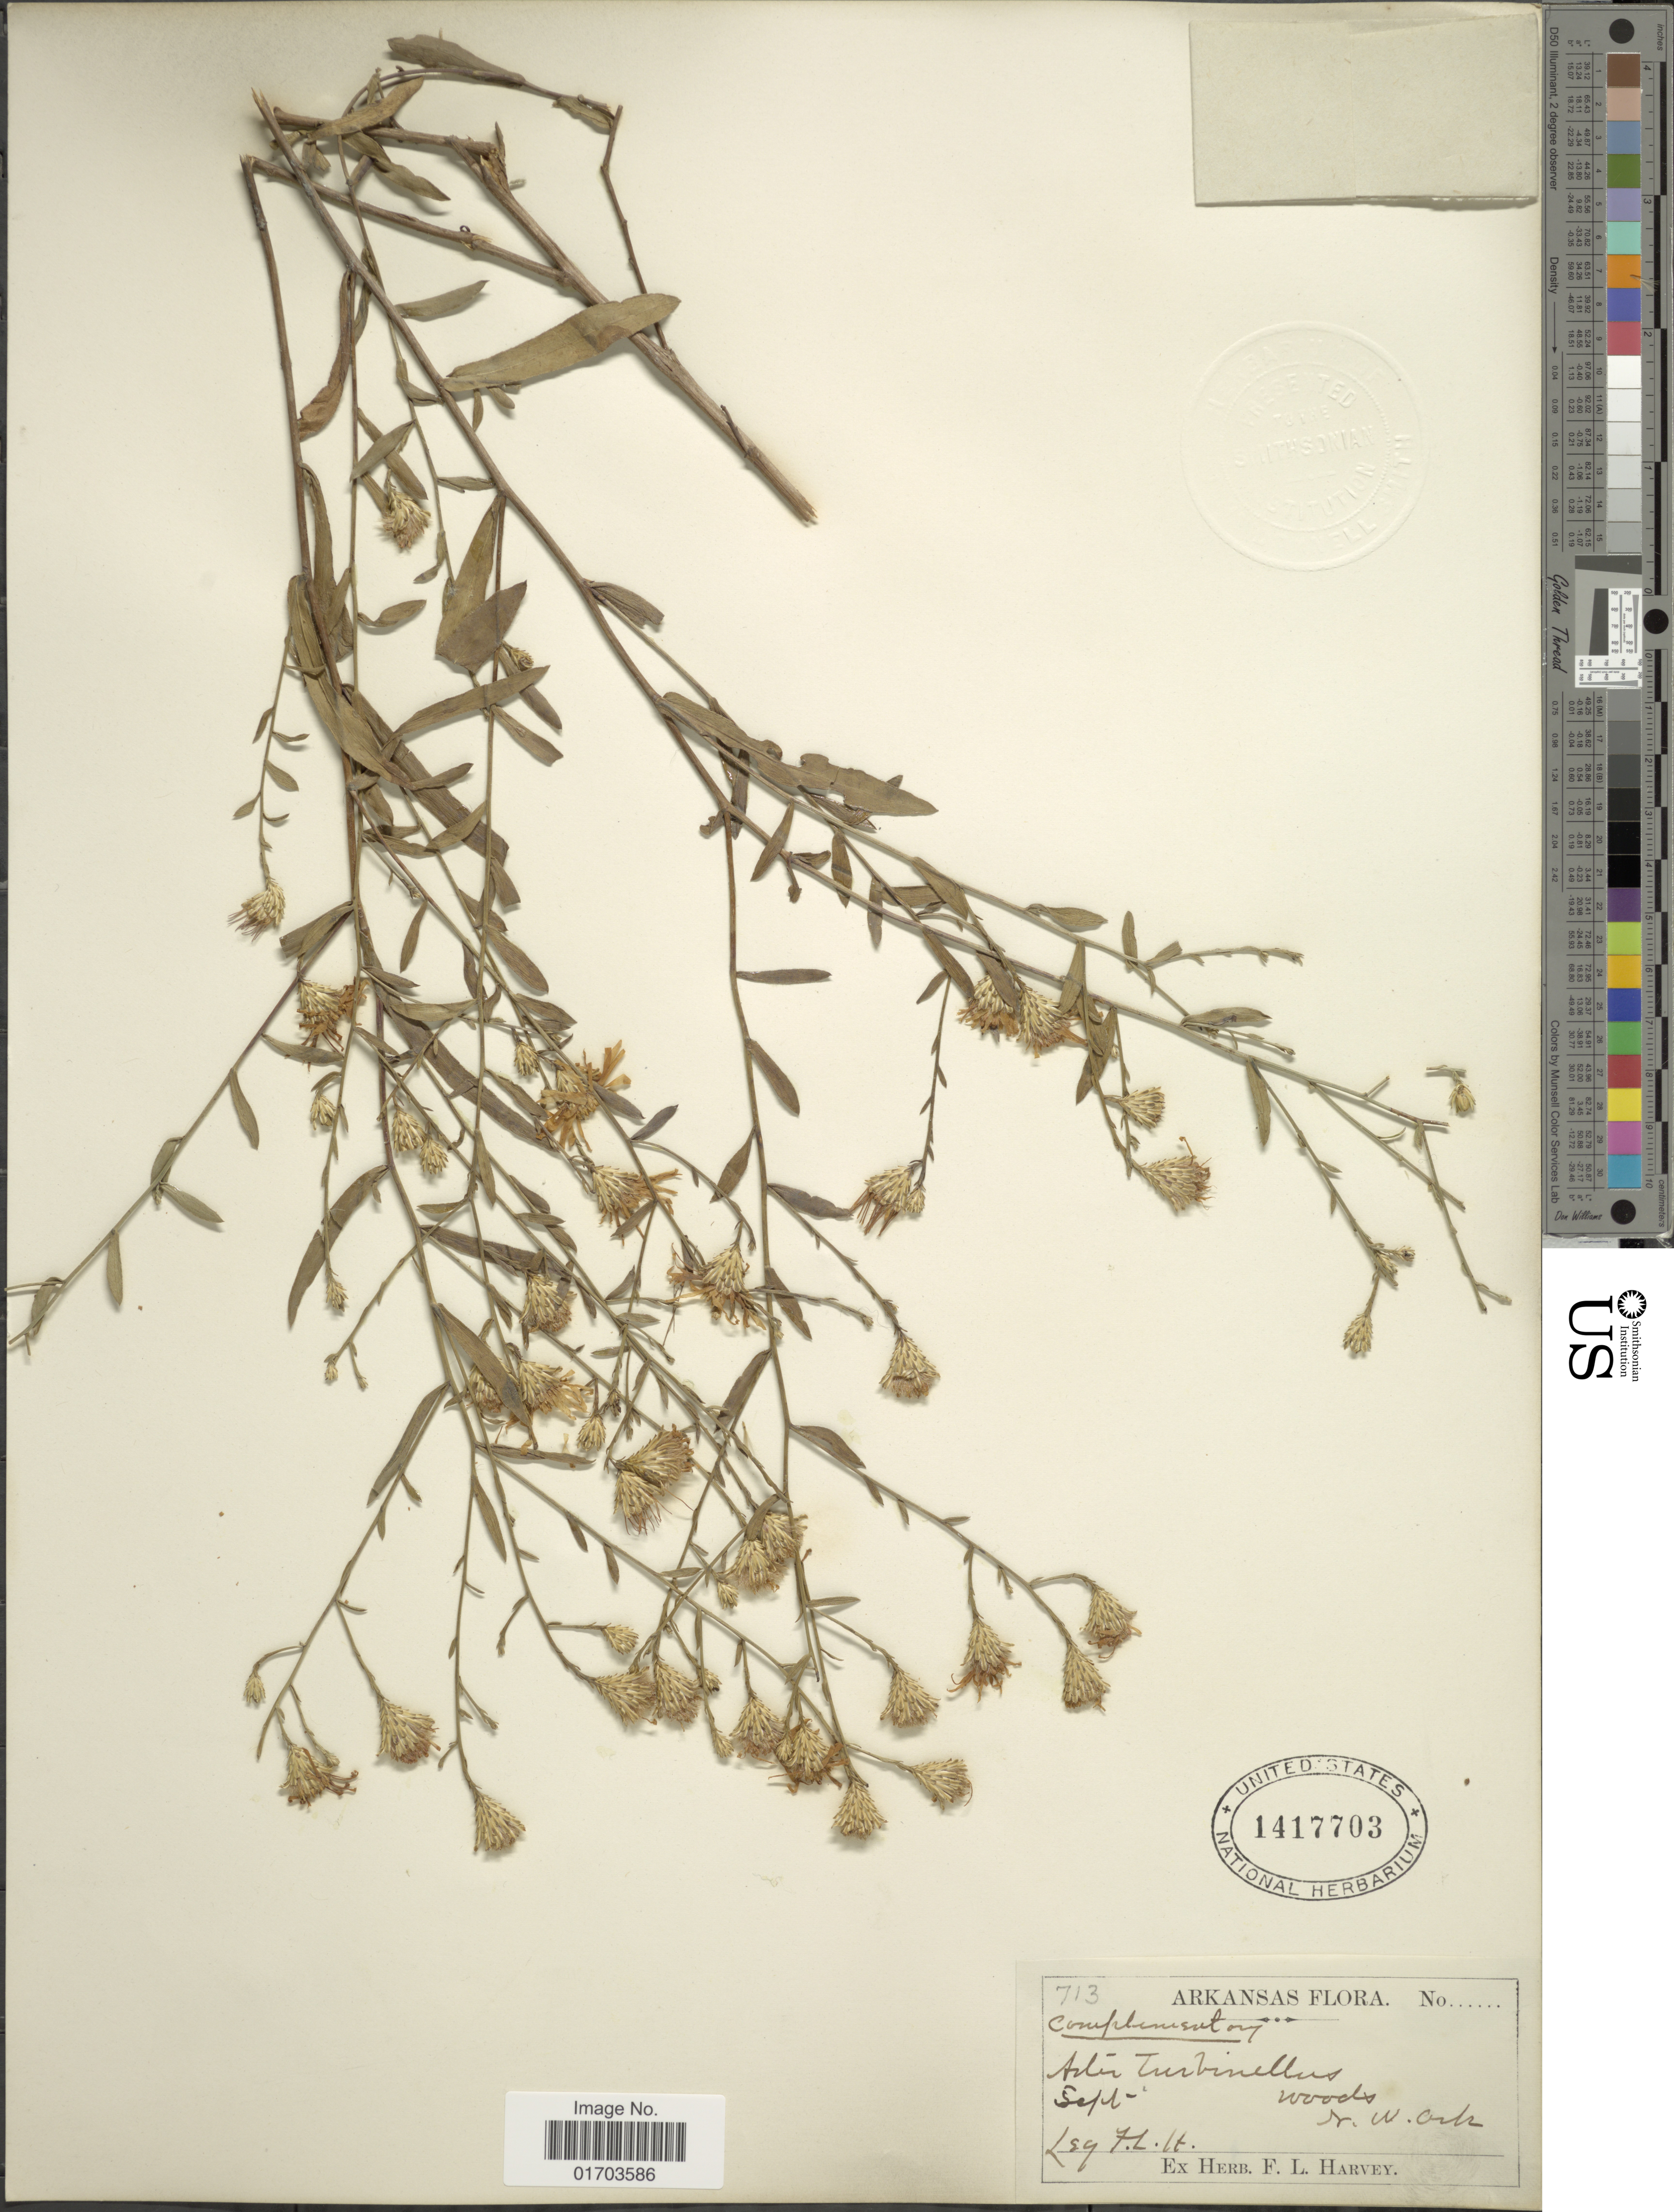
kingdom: Plantae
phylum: Tracheophyta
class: Magnoliopsida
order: Asterales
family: Asteraceae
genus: Symphyotrichum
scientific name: Symphyotrichum turbinellum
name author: (Lindl.) G.L. Nesom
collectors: F. L. Harvey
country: United States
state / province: Arkansas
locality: Arkansas. Woods, N.W. Ark.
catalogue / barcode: US 1417703